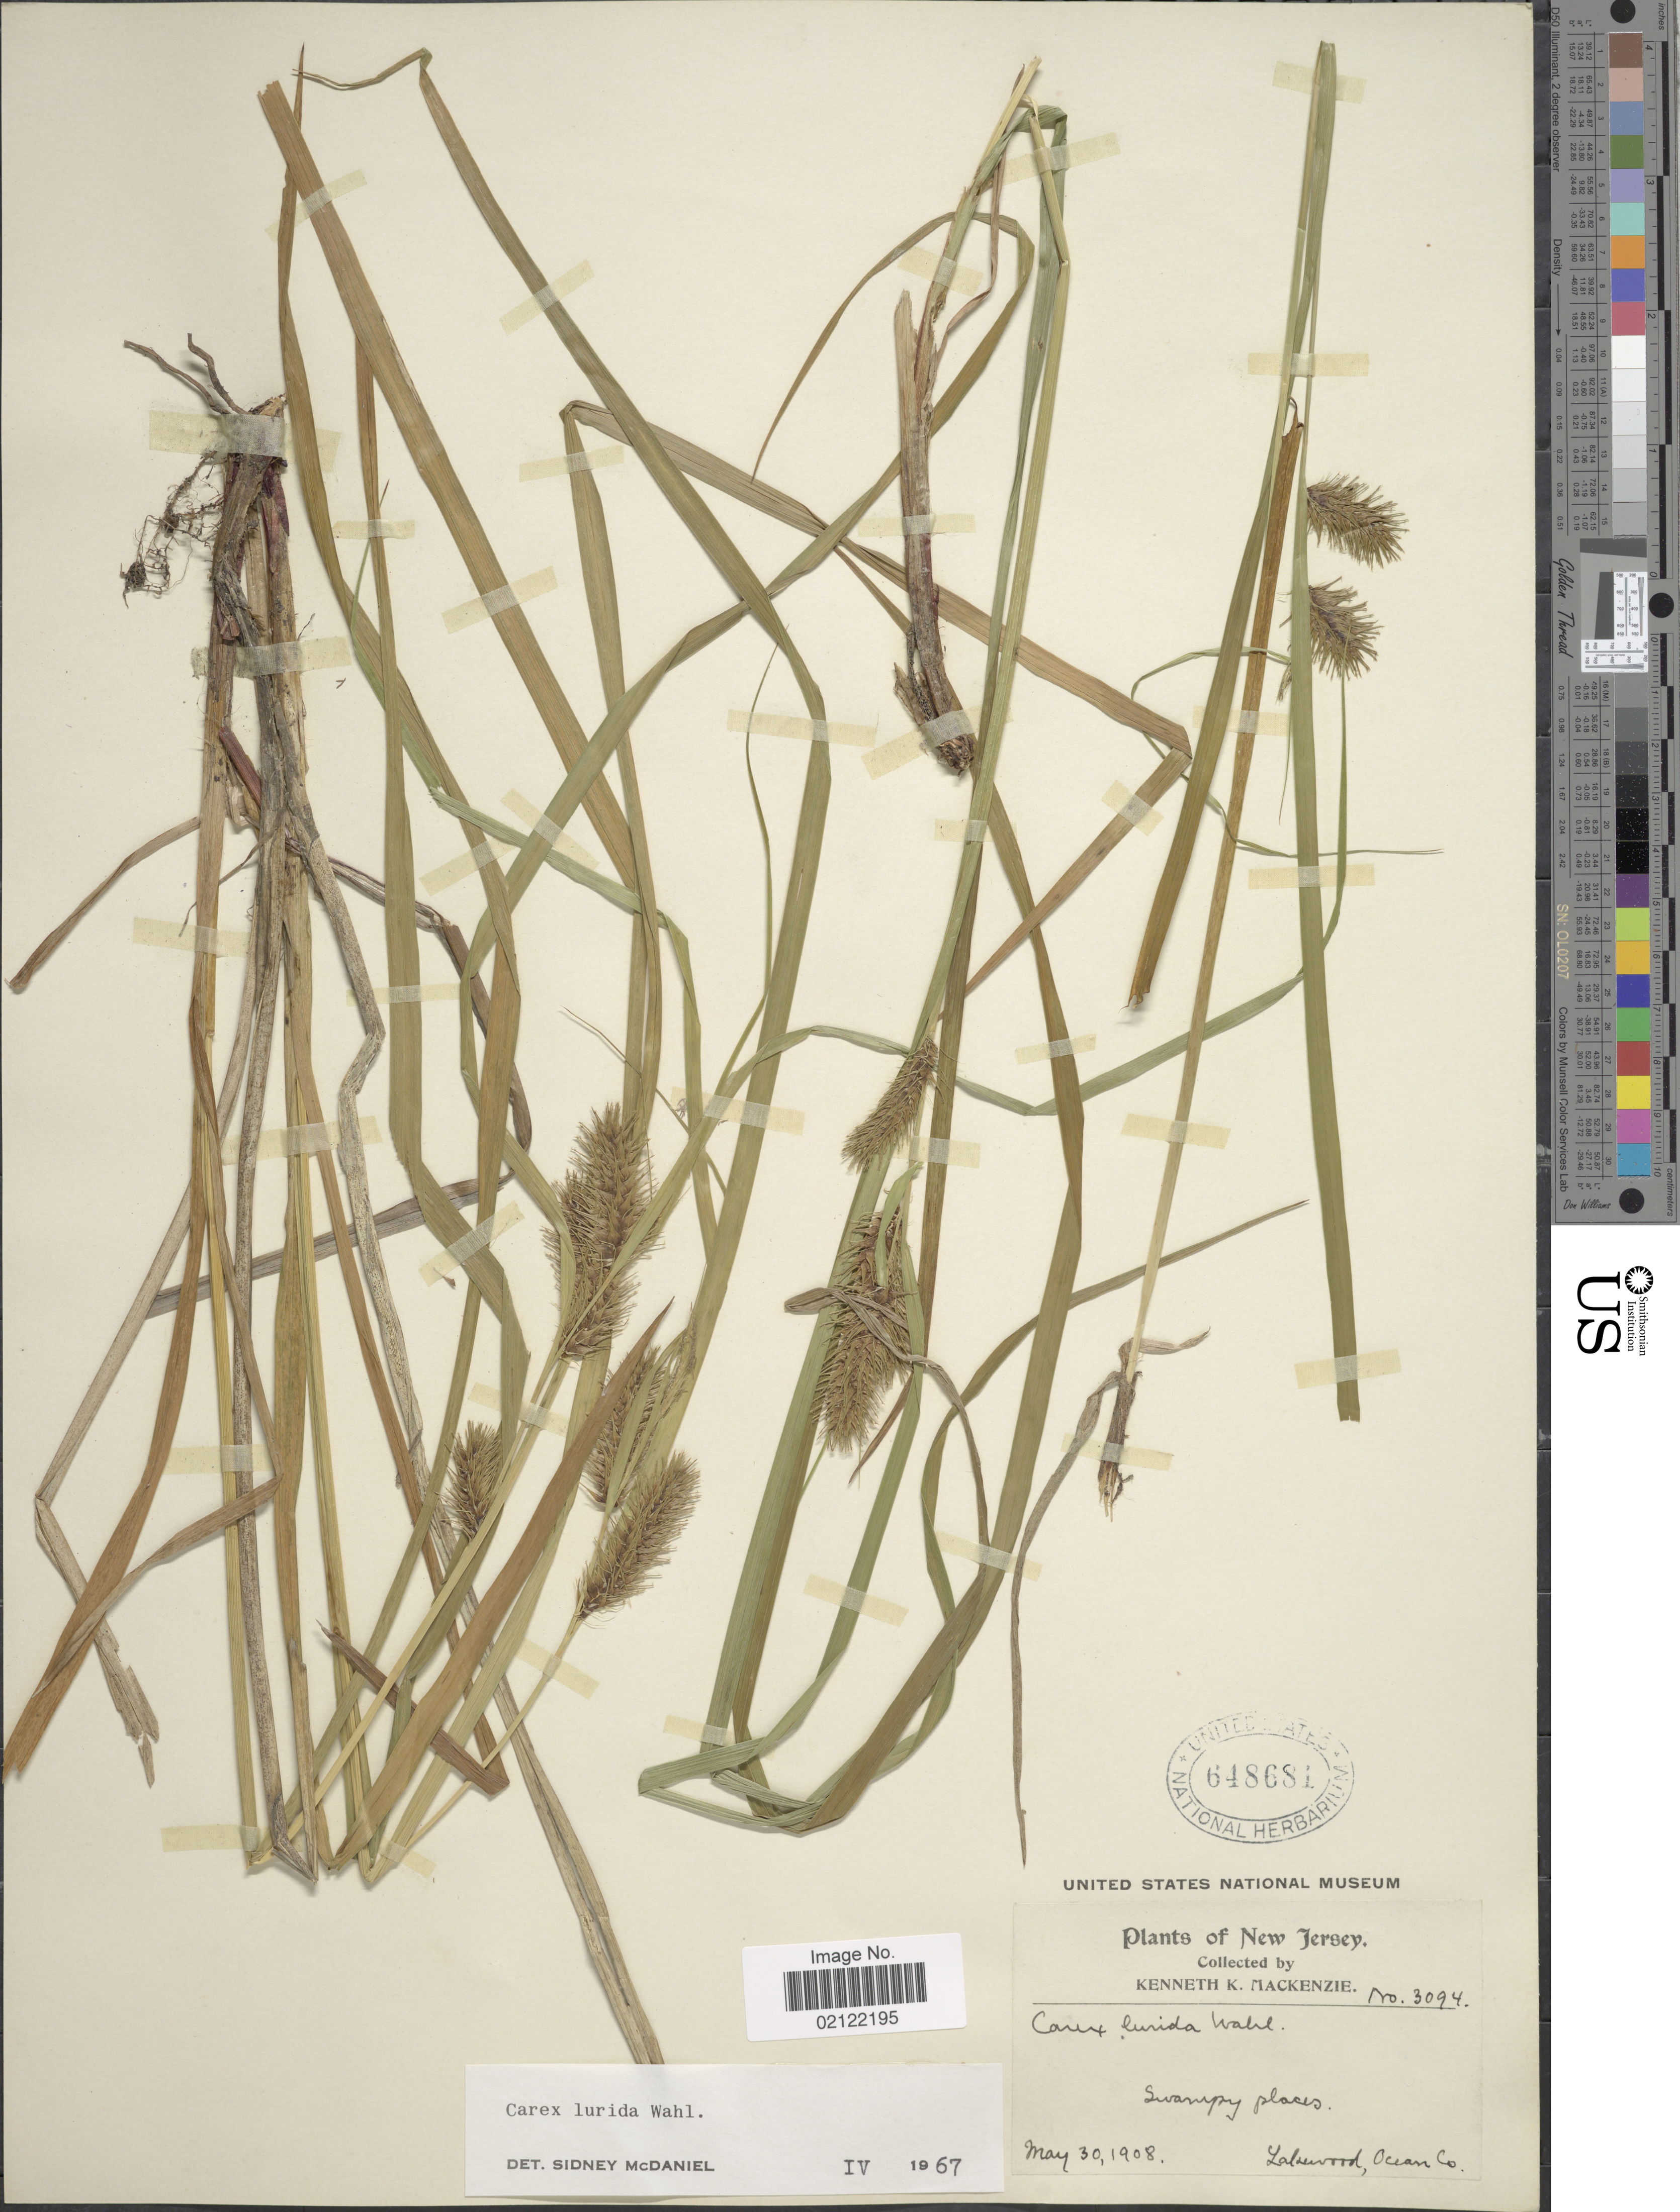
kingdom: Plantae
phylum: Tracheophyta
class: Liliopsida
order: Poales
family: Cyperaceae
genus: Carex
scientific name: Carex lurida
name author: Wahlenb.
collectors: K. K. Mackenzie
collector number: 3094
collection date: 1908-05-30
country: United States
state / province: New Jersey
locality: Swampy places. Lakewood, Ocean Co.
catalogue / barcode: US 648681